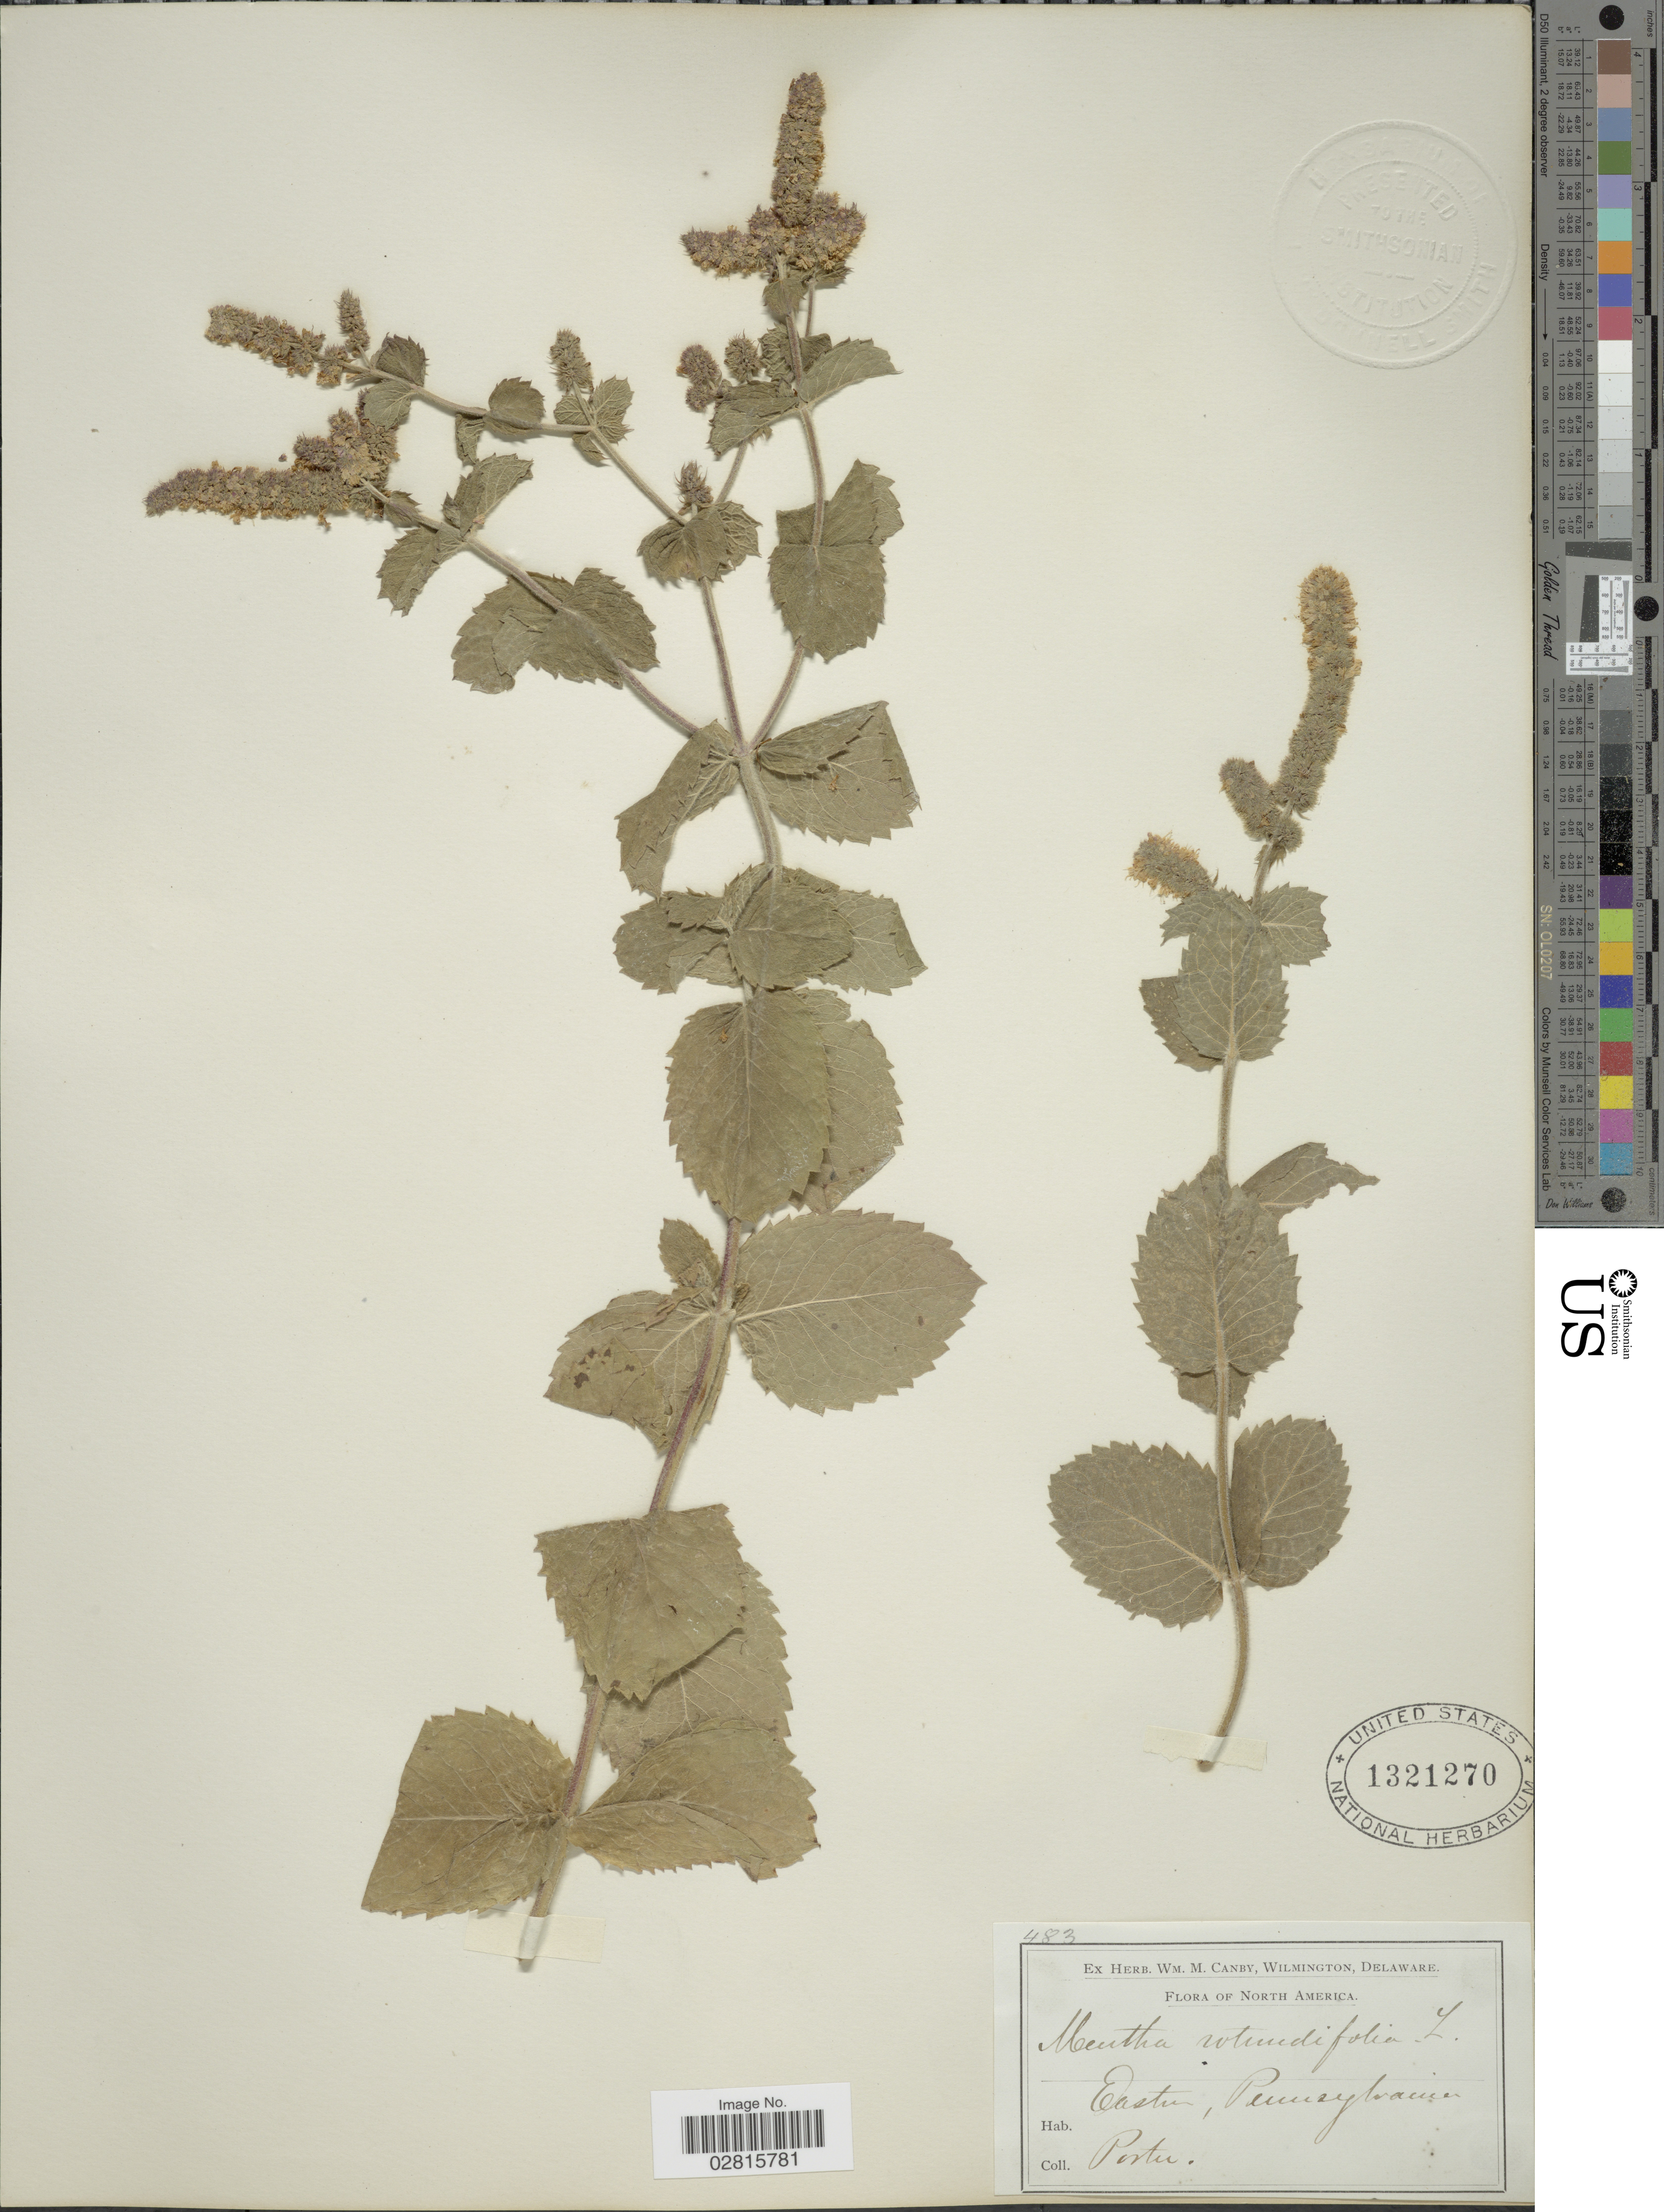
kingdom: Plantae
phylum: Tracheophyta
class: Magnoliopsida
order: Lamiales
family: Lamiaceae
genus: Mentha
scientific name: Mentha rotundifolia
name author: (L.) Huds.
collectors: -- Porter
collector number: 483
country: United States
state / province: Pennsylvania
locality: Easton.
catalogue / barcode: US 1321270